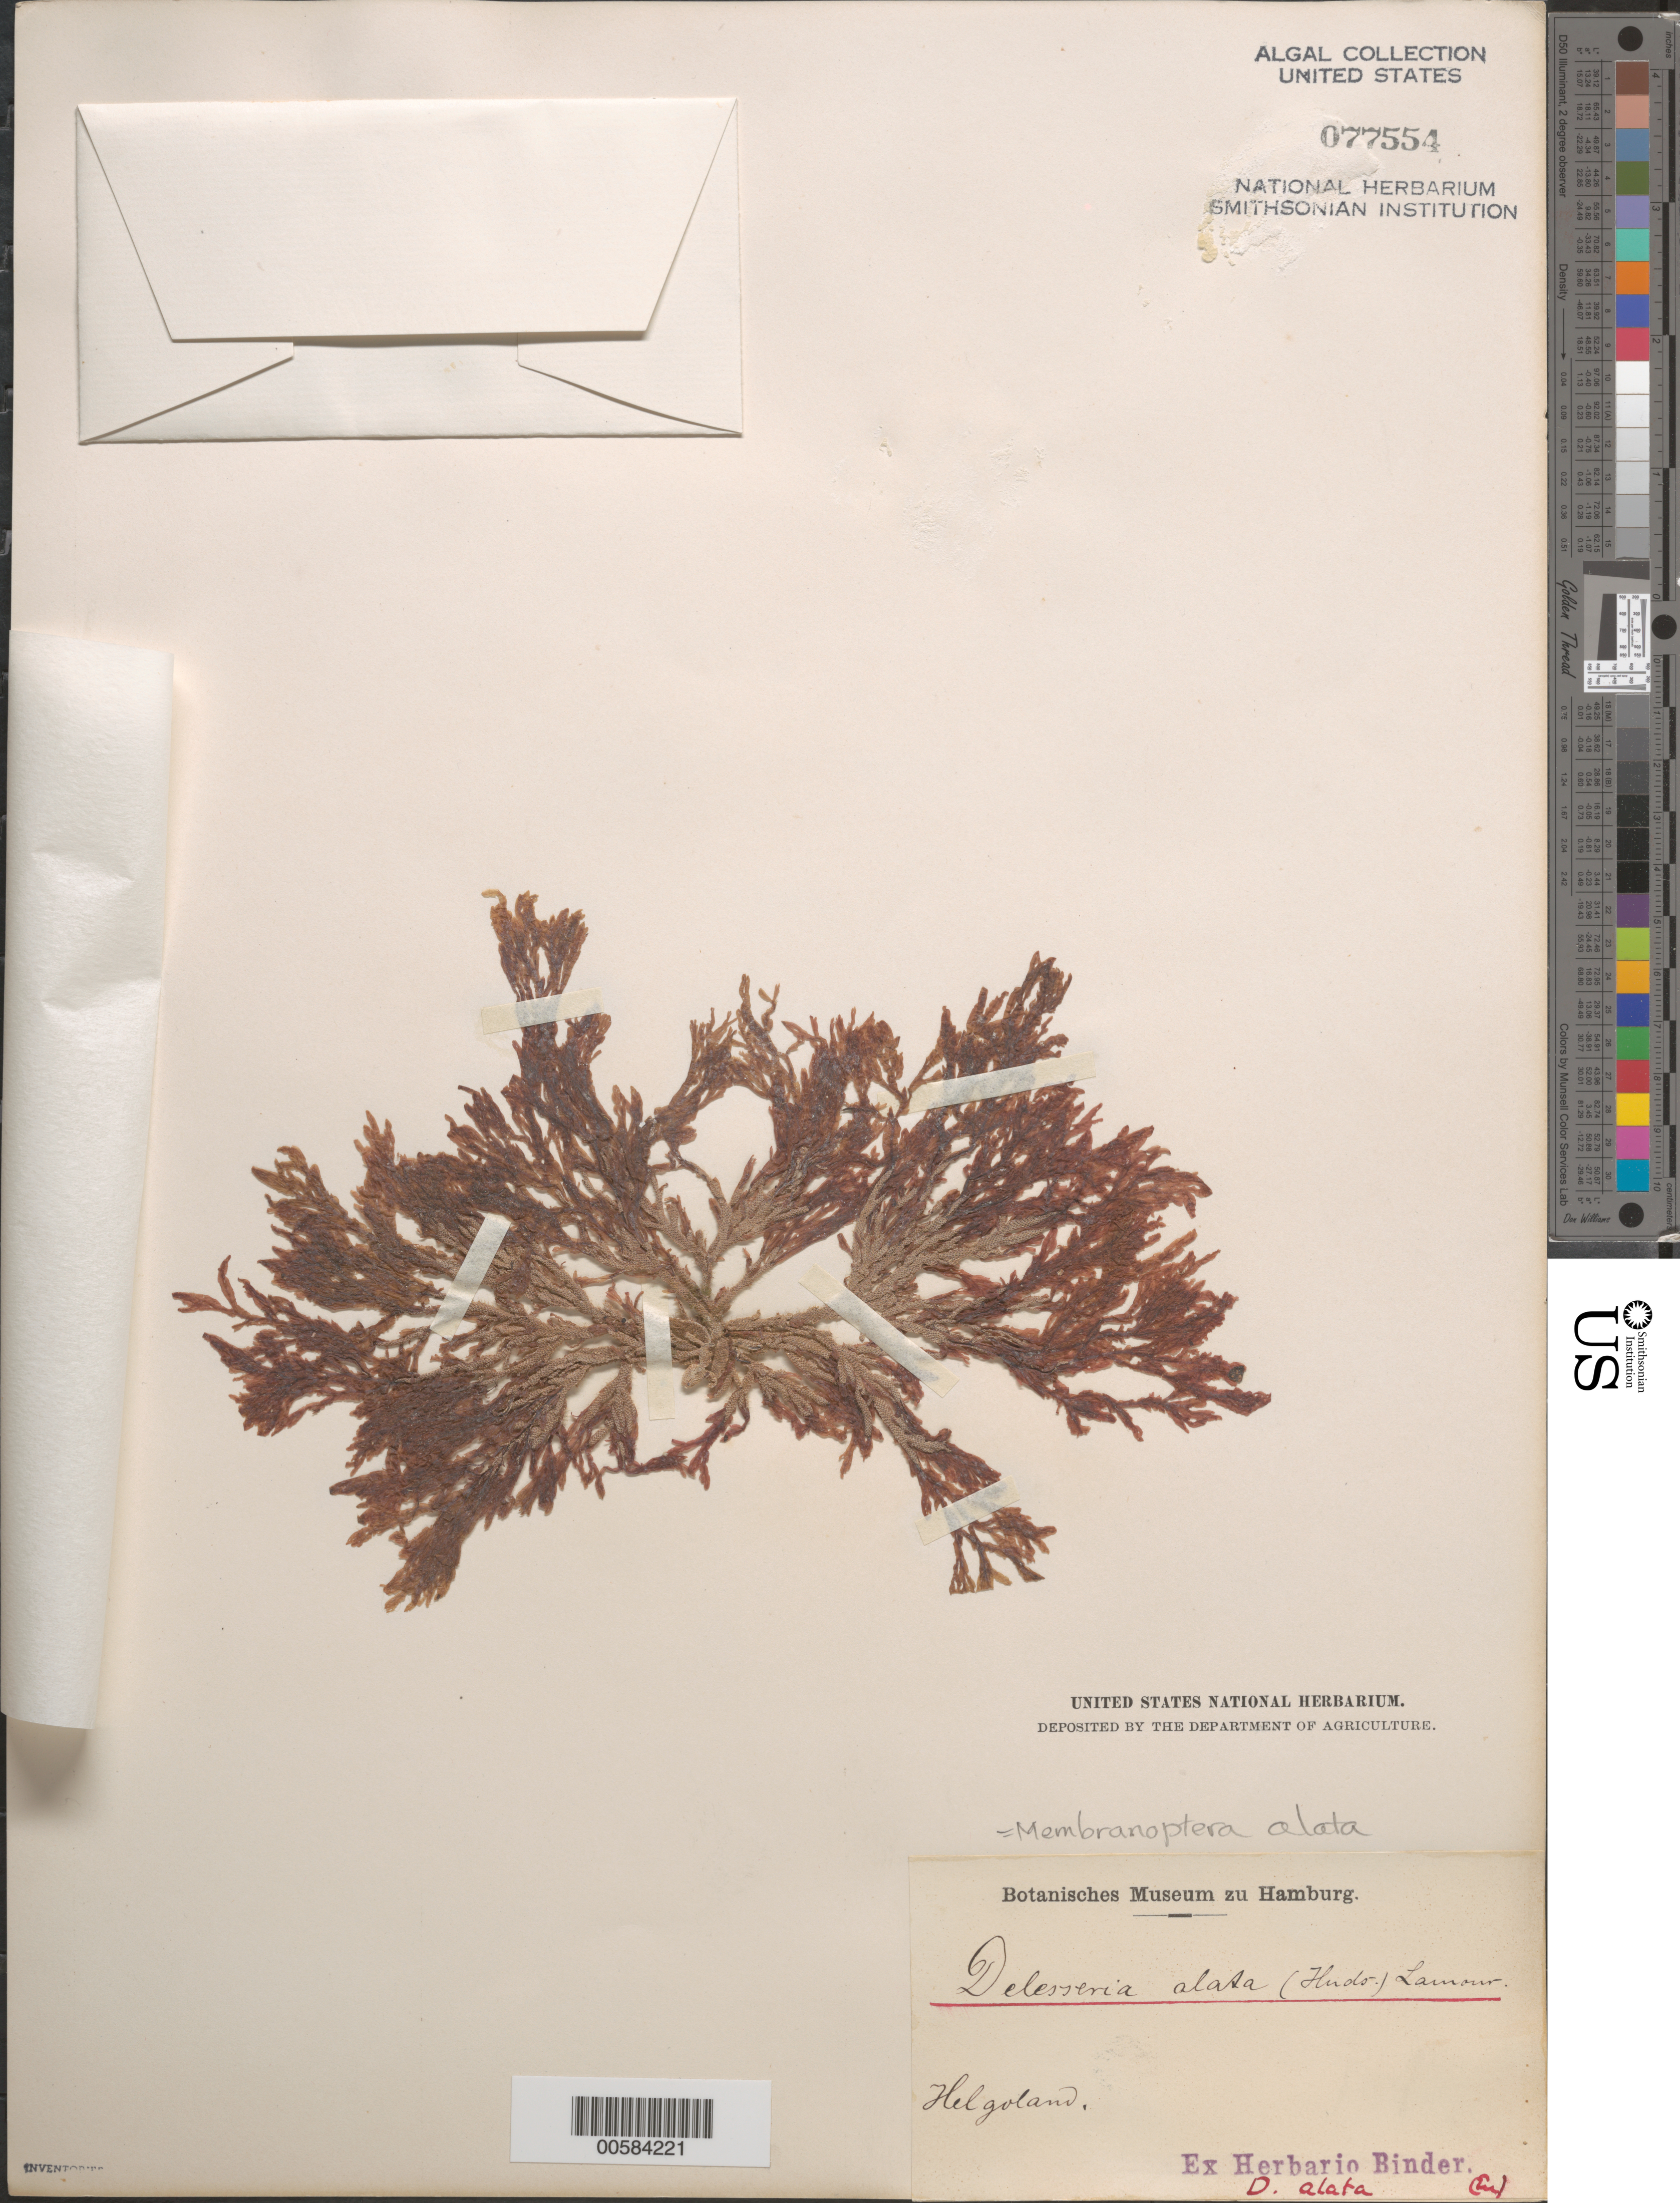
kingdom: Plantae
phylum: Rhodophyta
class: Florideophyceae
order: Ceramiales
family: Delesseriaceae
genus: Membranoptera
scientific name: Membranoptera alata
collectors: F. Binder (herbarium)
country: Germany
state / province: Schleswig-Holstein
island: Helgoland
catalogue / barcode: US 77554